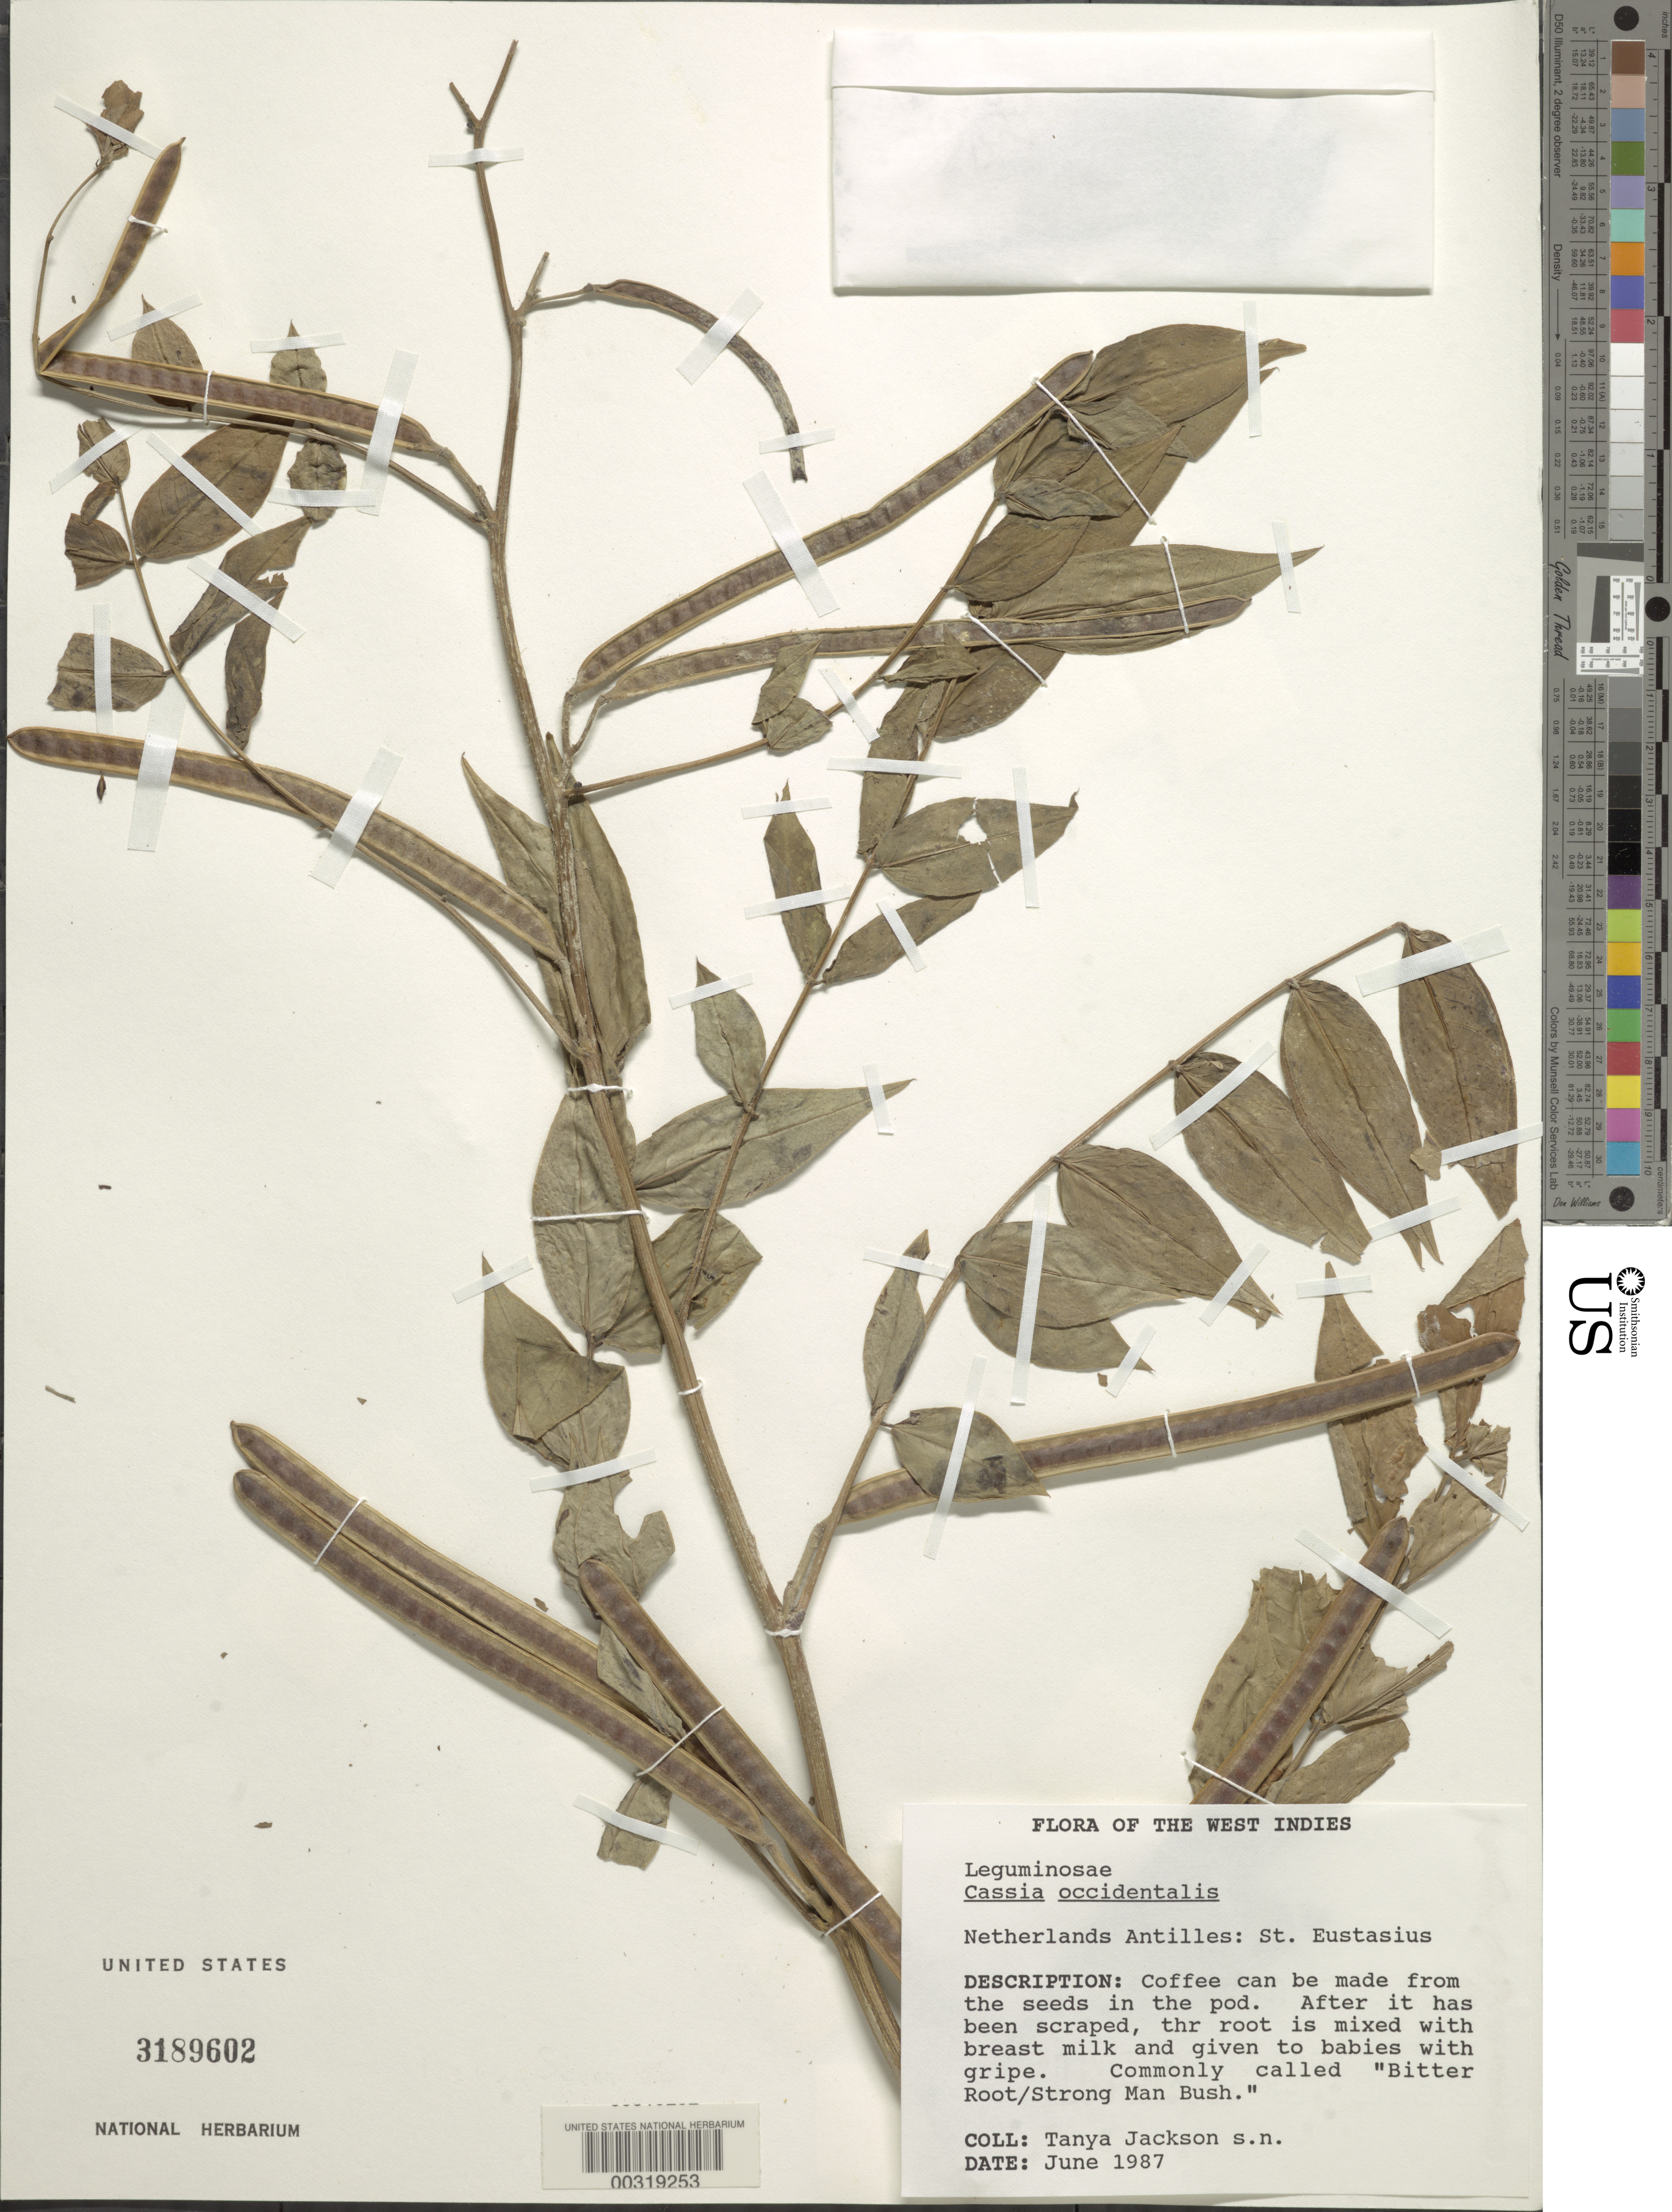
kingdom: Plantae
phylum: Tracheophyta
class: Magnoliopsida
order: Fabales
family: Fabaceae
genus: Senna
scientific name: Senna occidentalis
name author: (L.) Link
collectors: T. Jackson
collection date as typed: Jun 1987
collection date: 1987-06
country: Netherlands Antilles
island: Sint Eustatius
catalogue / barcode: US 3189602